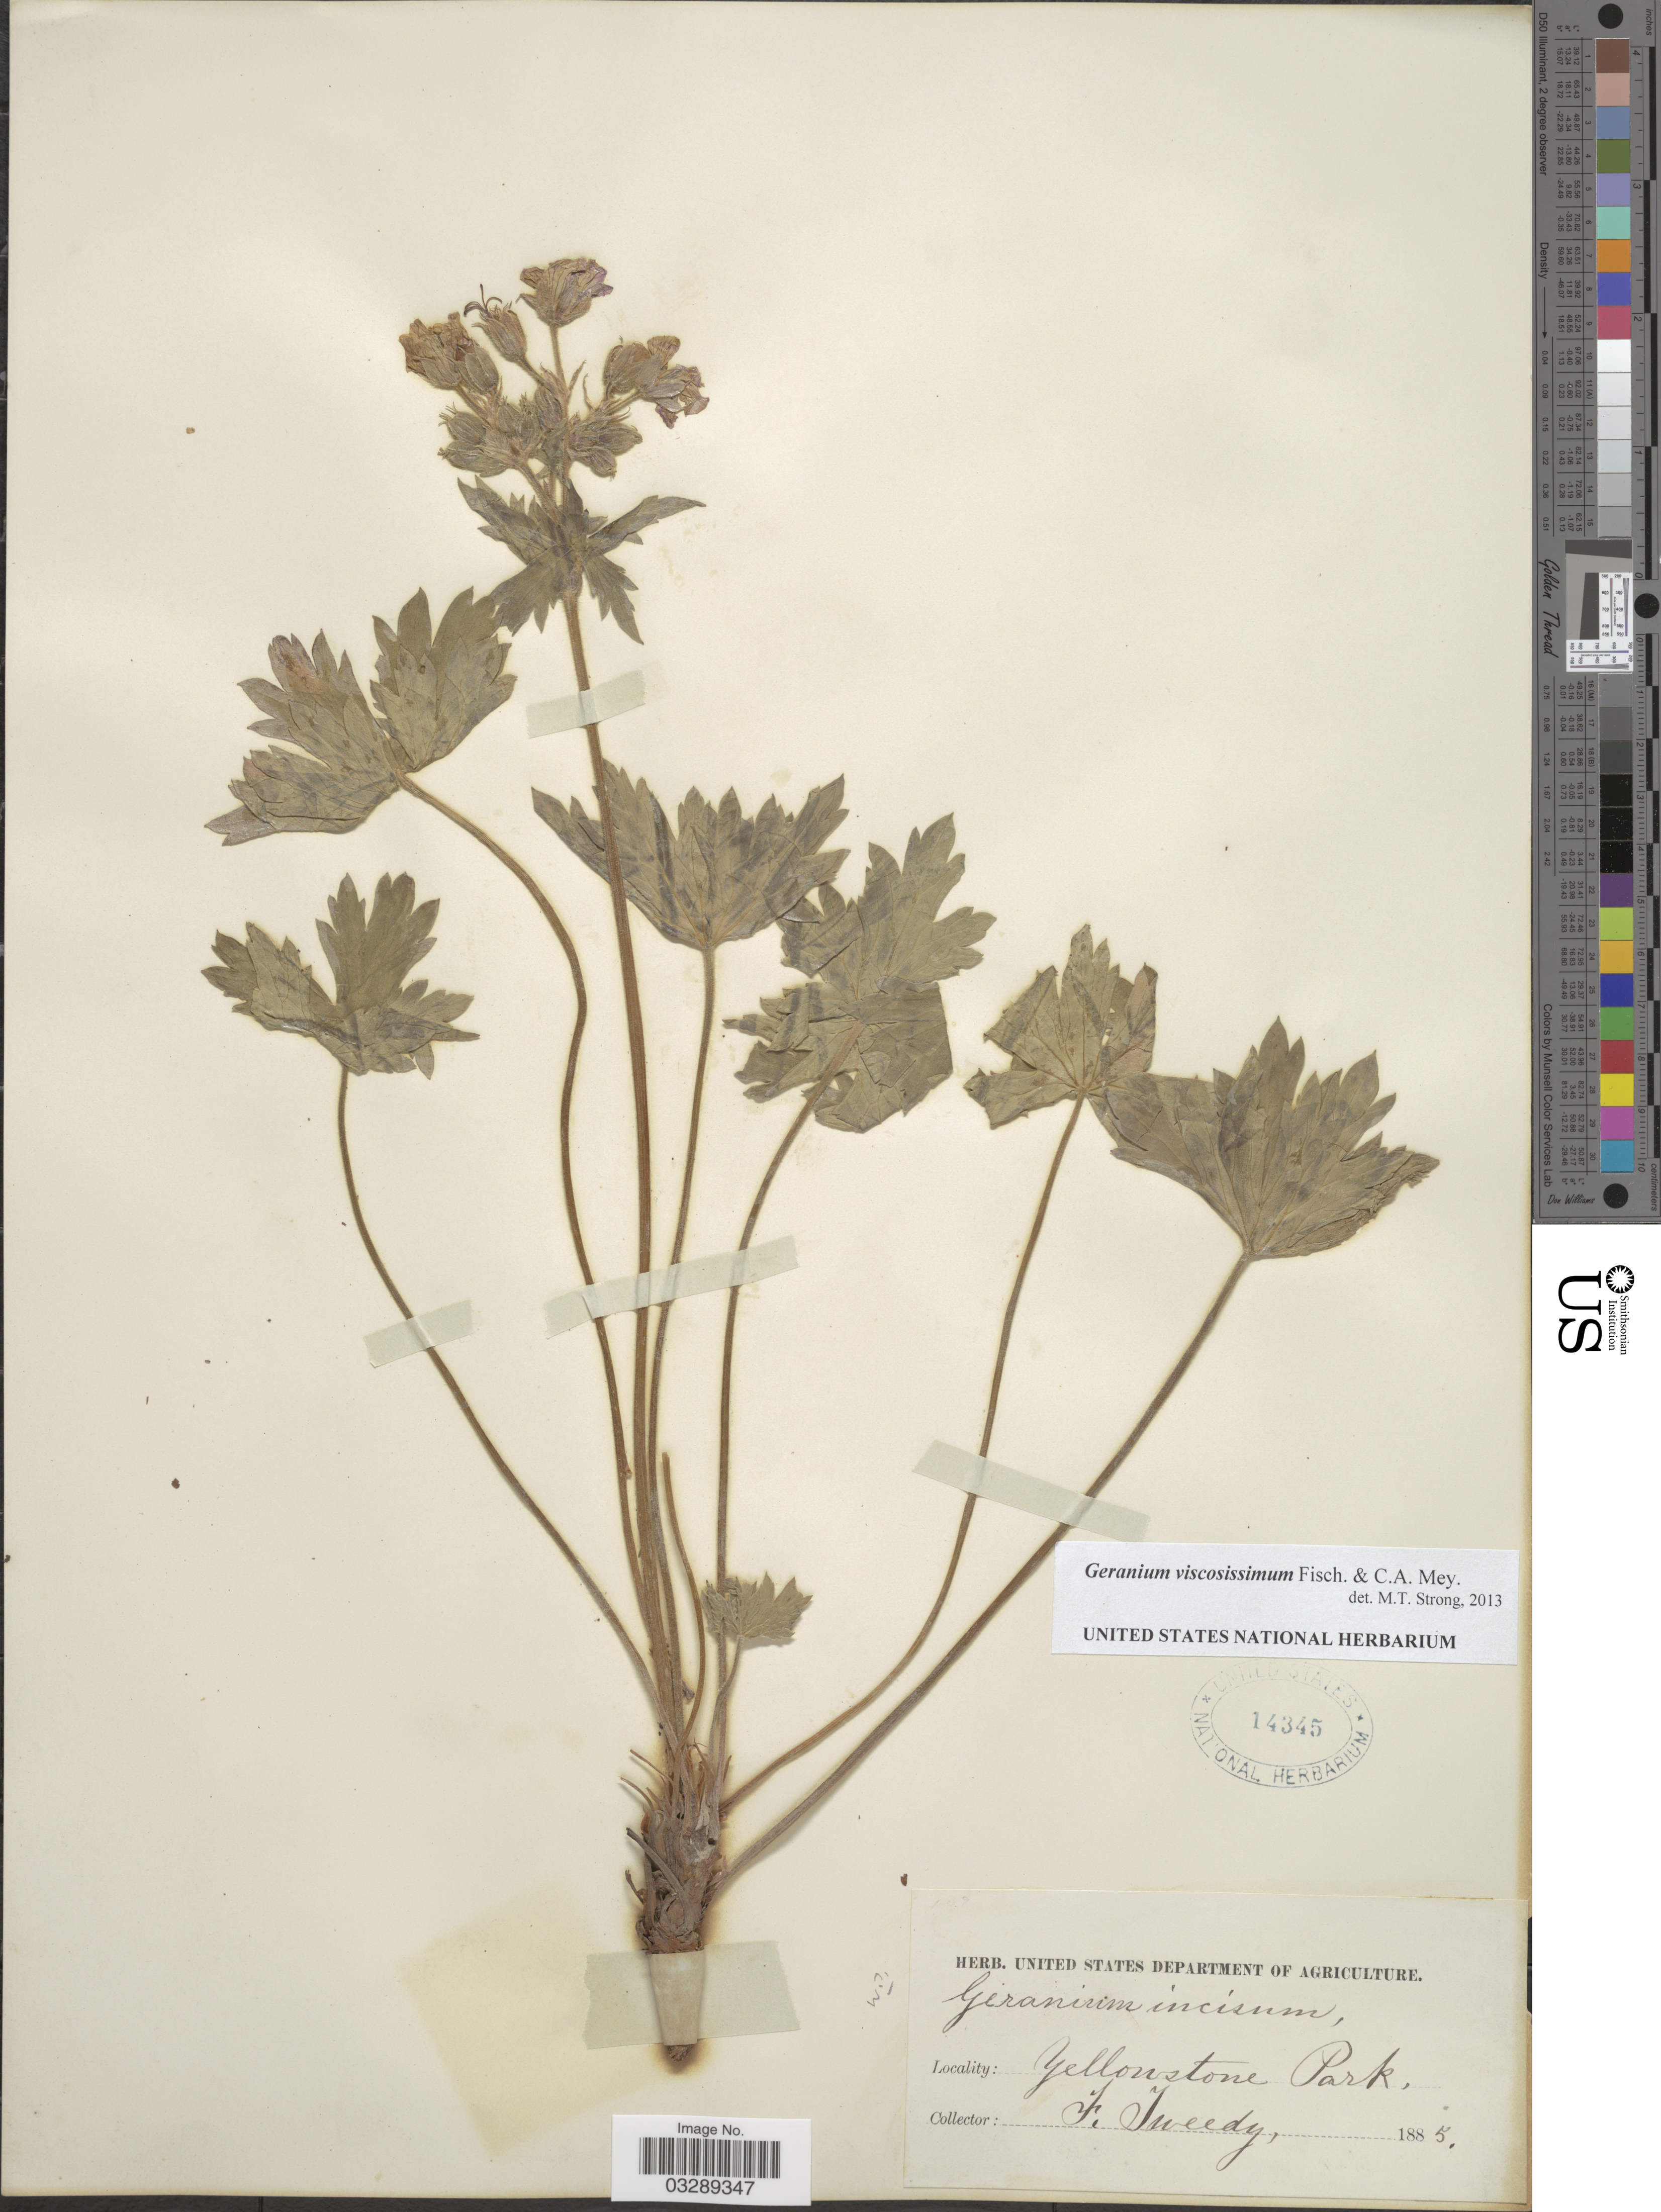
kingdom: Plantae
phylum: Tracheophyta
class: Magnoliopsida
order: Geraniales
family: Geraniaceae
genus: Geranium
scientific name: Geranium viscosissimum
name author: Fisch. & C.A. Mey.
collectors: F. Tweedy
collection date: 1885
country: United States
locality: Yellowstone Park.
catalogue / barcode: US 14345